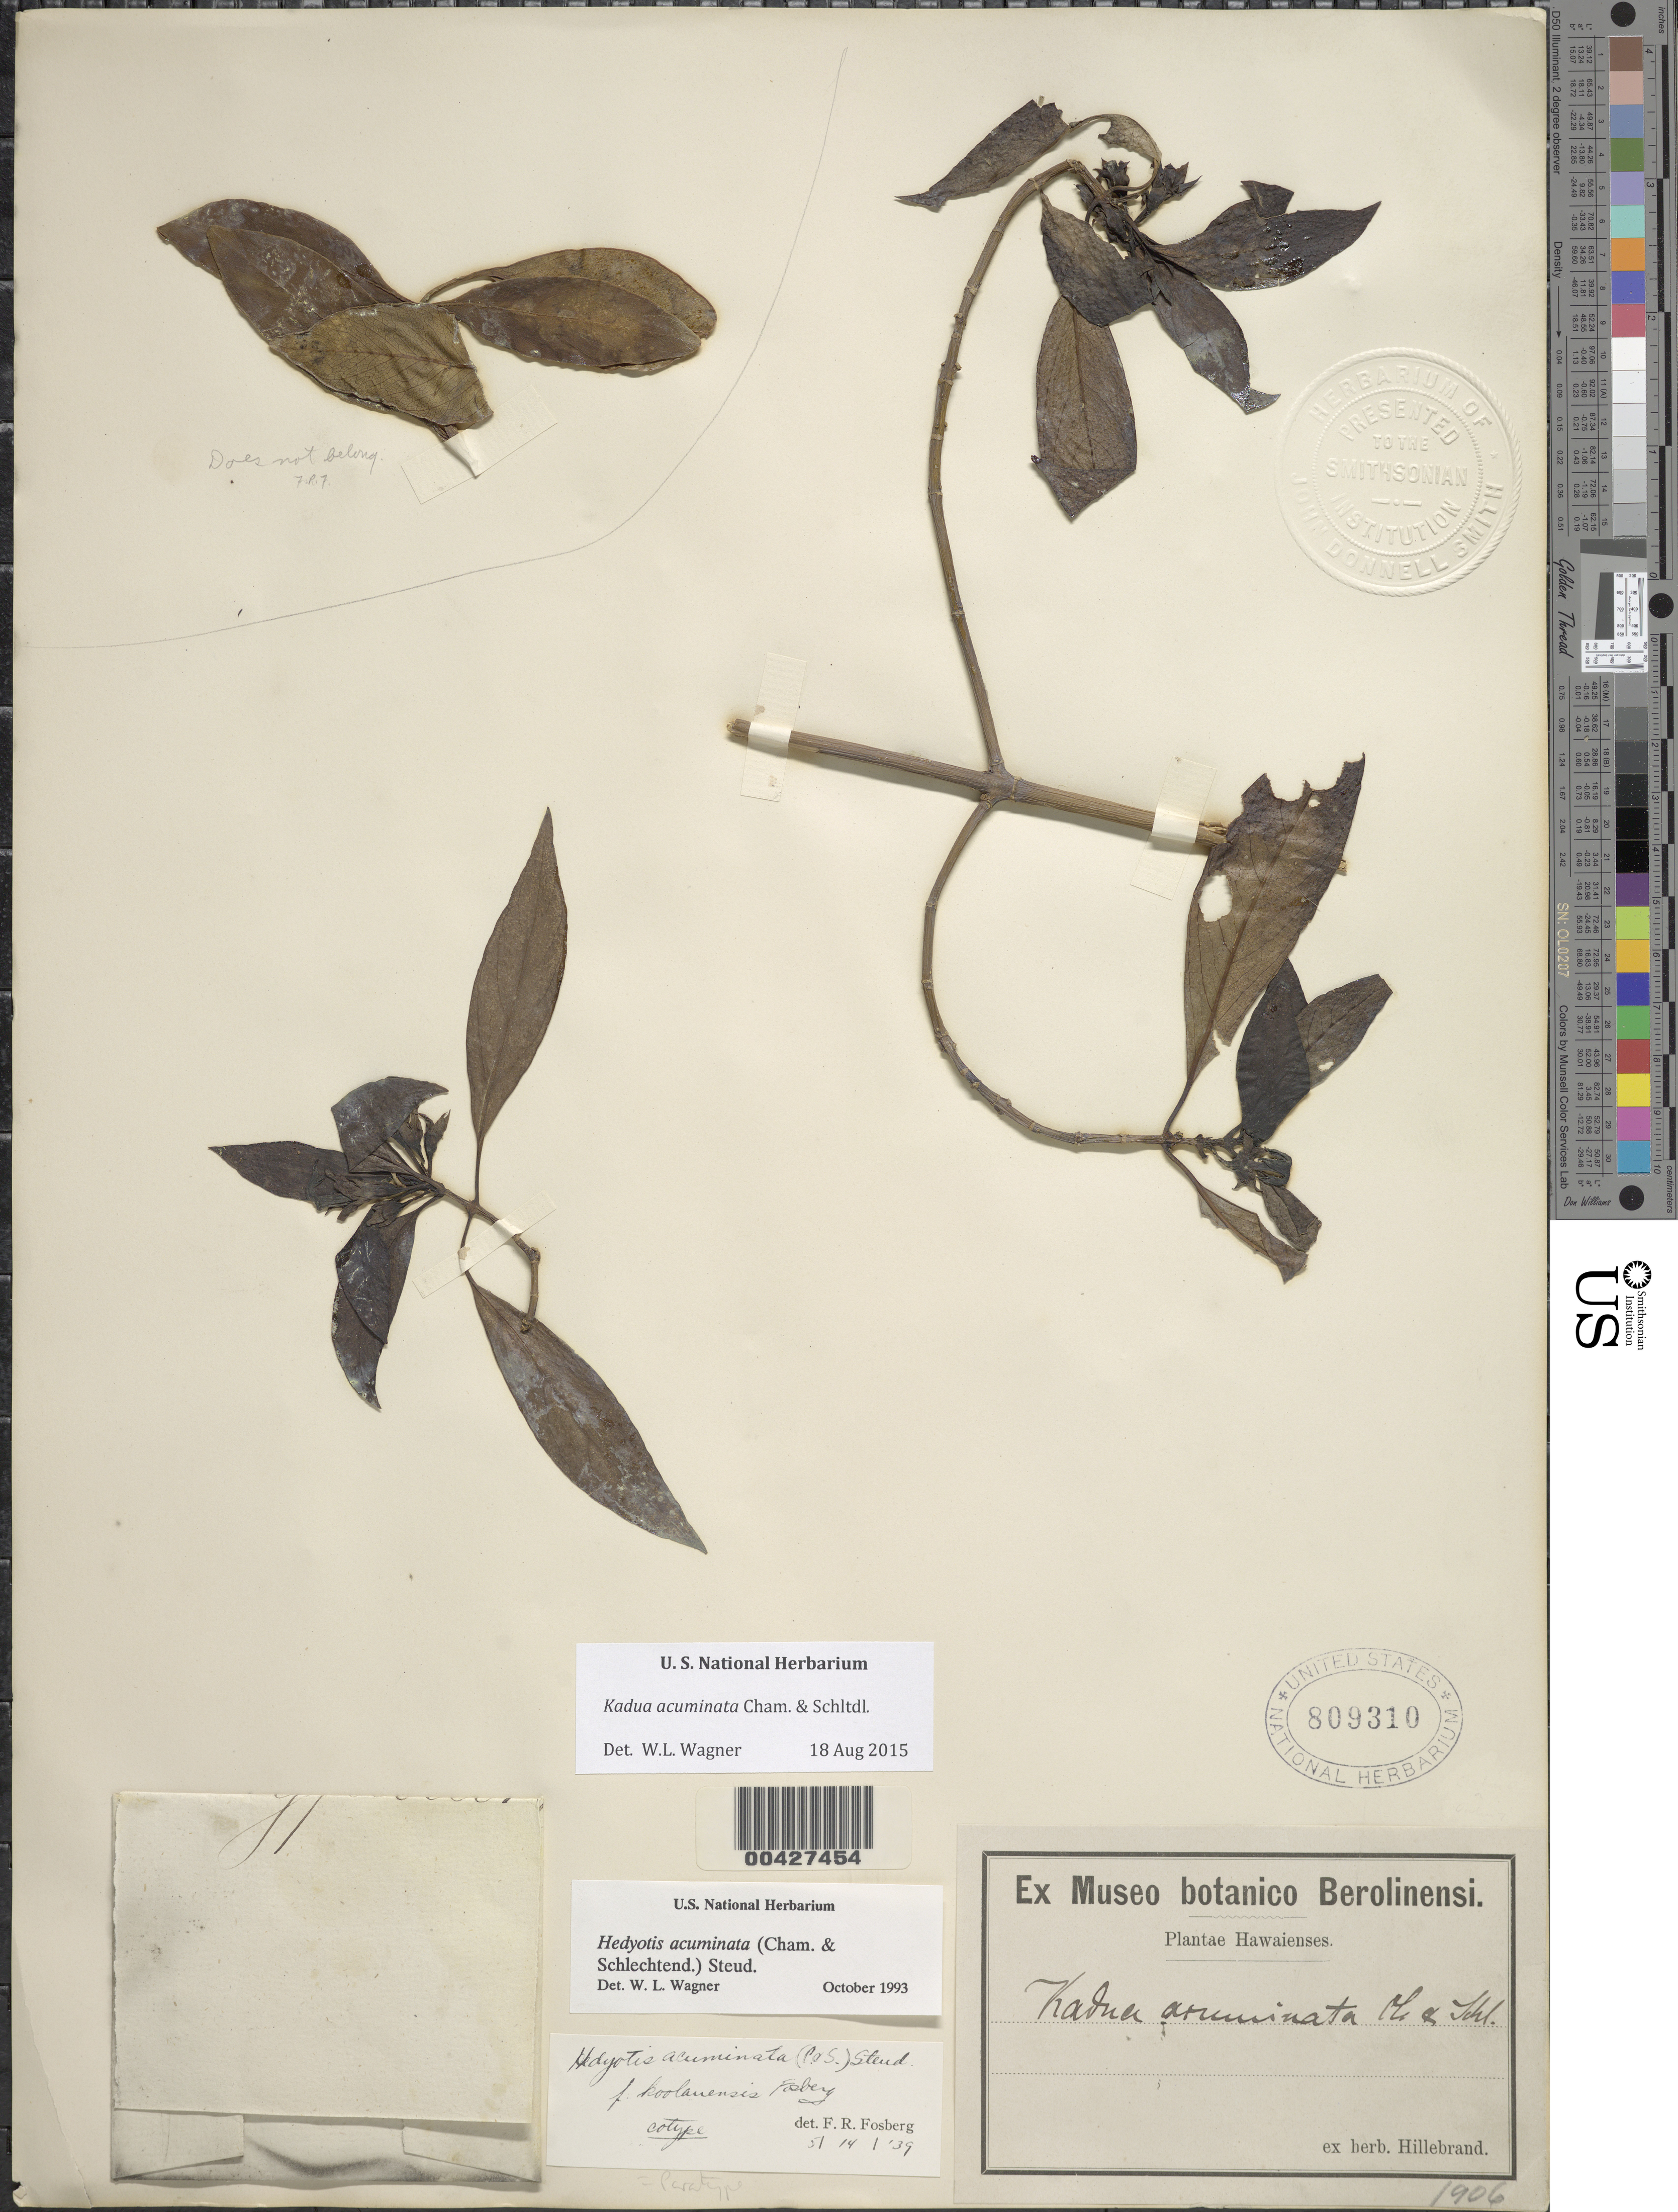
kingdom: Plantae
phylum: Tracheophyta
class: Magnoliopsida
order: Gentianales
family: Rubiaceae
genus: Kadua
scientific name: Kadua acuminata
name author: Cham. & Schltdl.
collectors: W. Hillebrand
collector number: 1906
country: United States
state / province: Hawaii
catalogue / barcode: US 809310